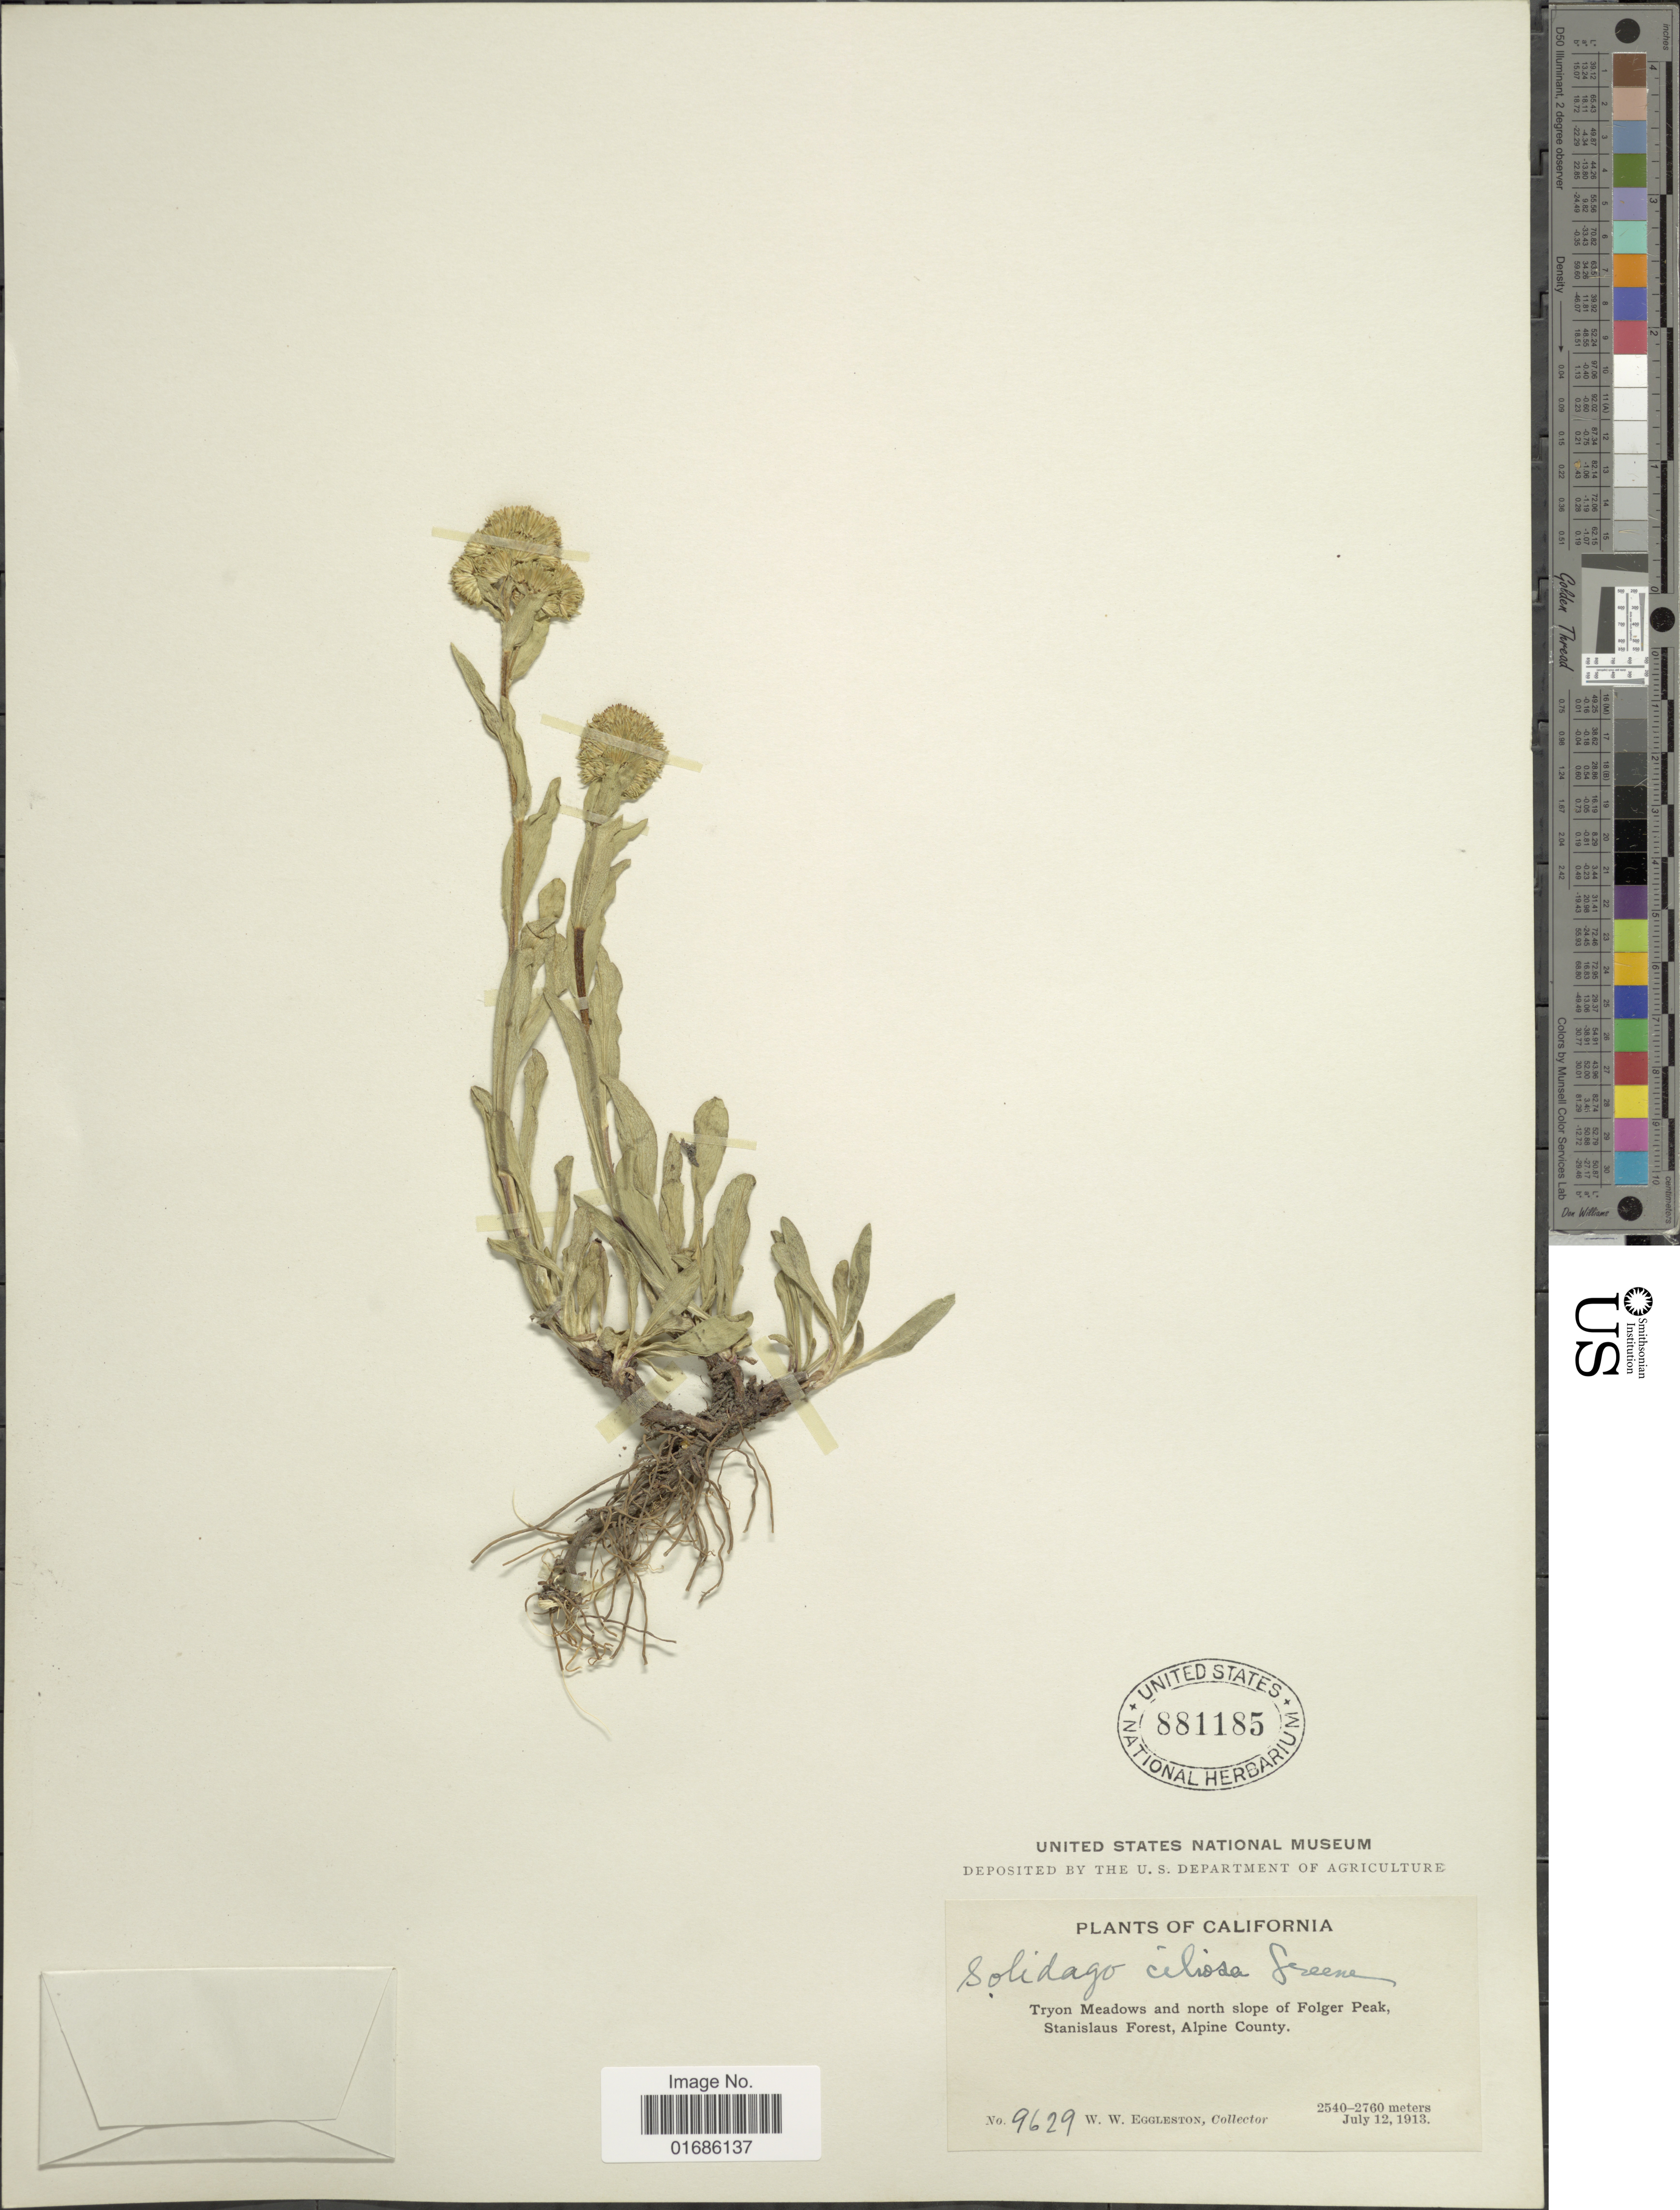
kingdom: Plantae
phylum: Tracheophyta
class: Magnoliopsida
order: Asterales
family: Asteraceae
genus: Solidago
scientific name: Solidago ciliosa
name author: Greene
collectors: W. W. Eggleston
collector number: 9629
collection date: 1913-07-12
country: United States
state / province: California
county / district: Alpine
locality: Tryon Meadows and north slope of Folger Peak, Stanislaus Forest, Alpine County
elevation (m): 2540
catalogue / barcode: US 881185